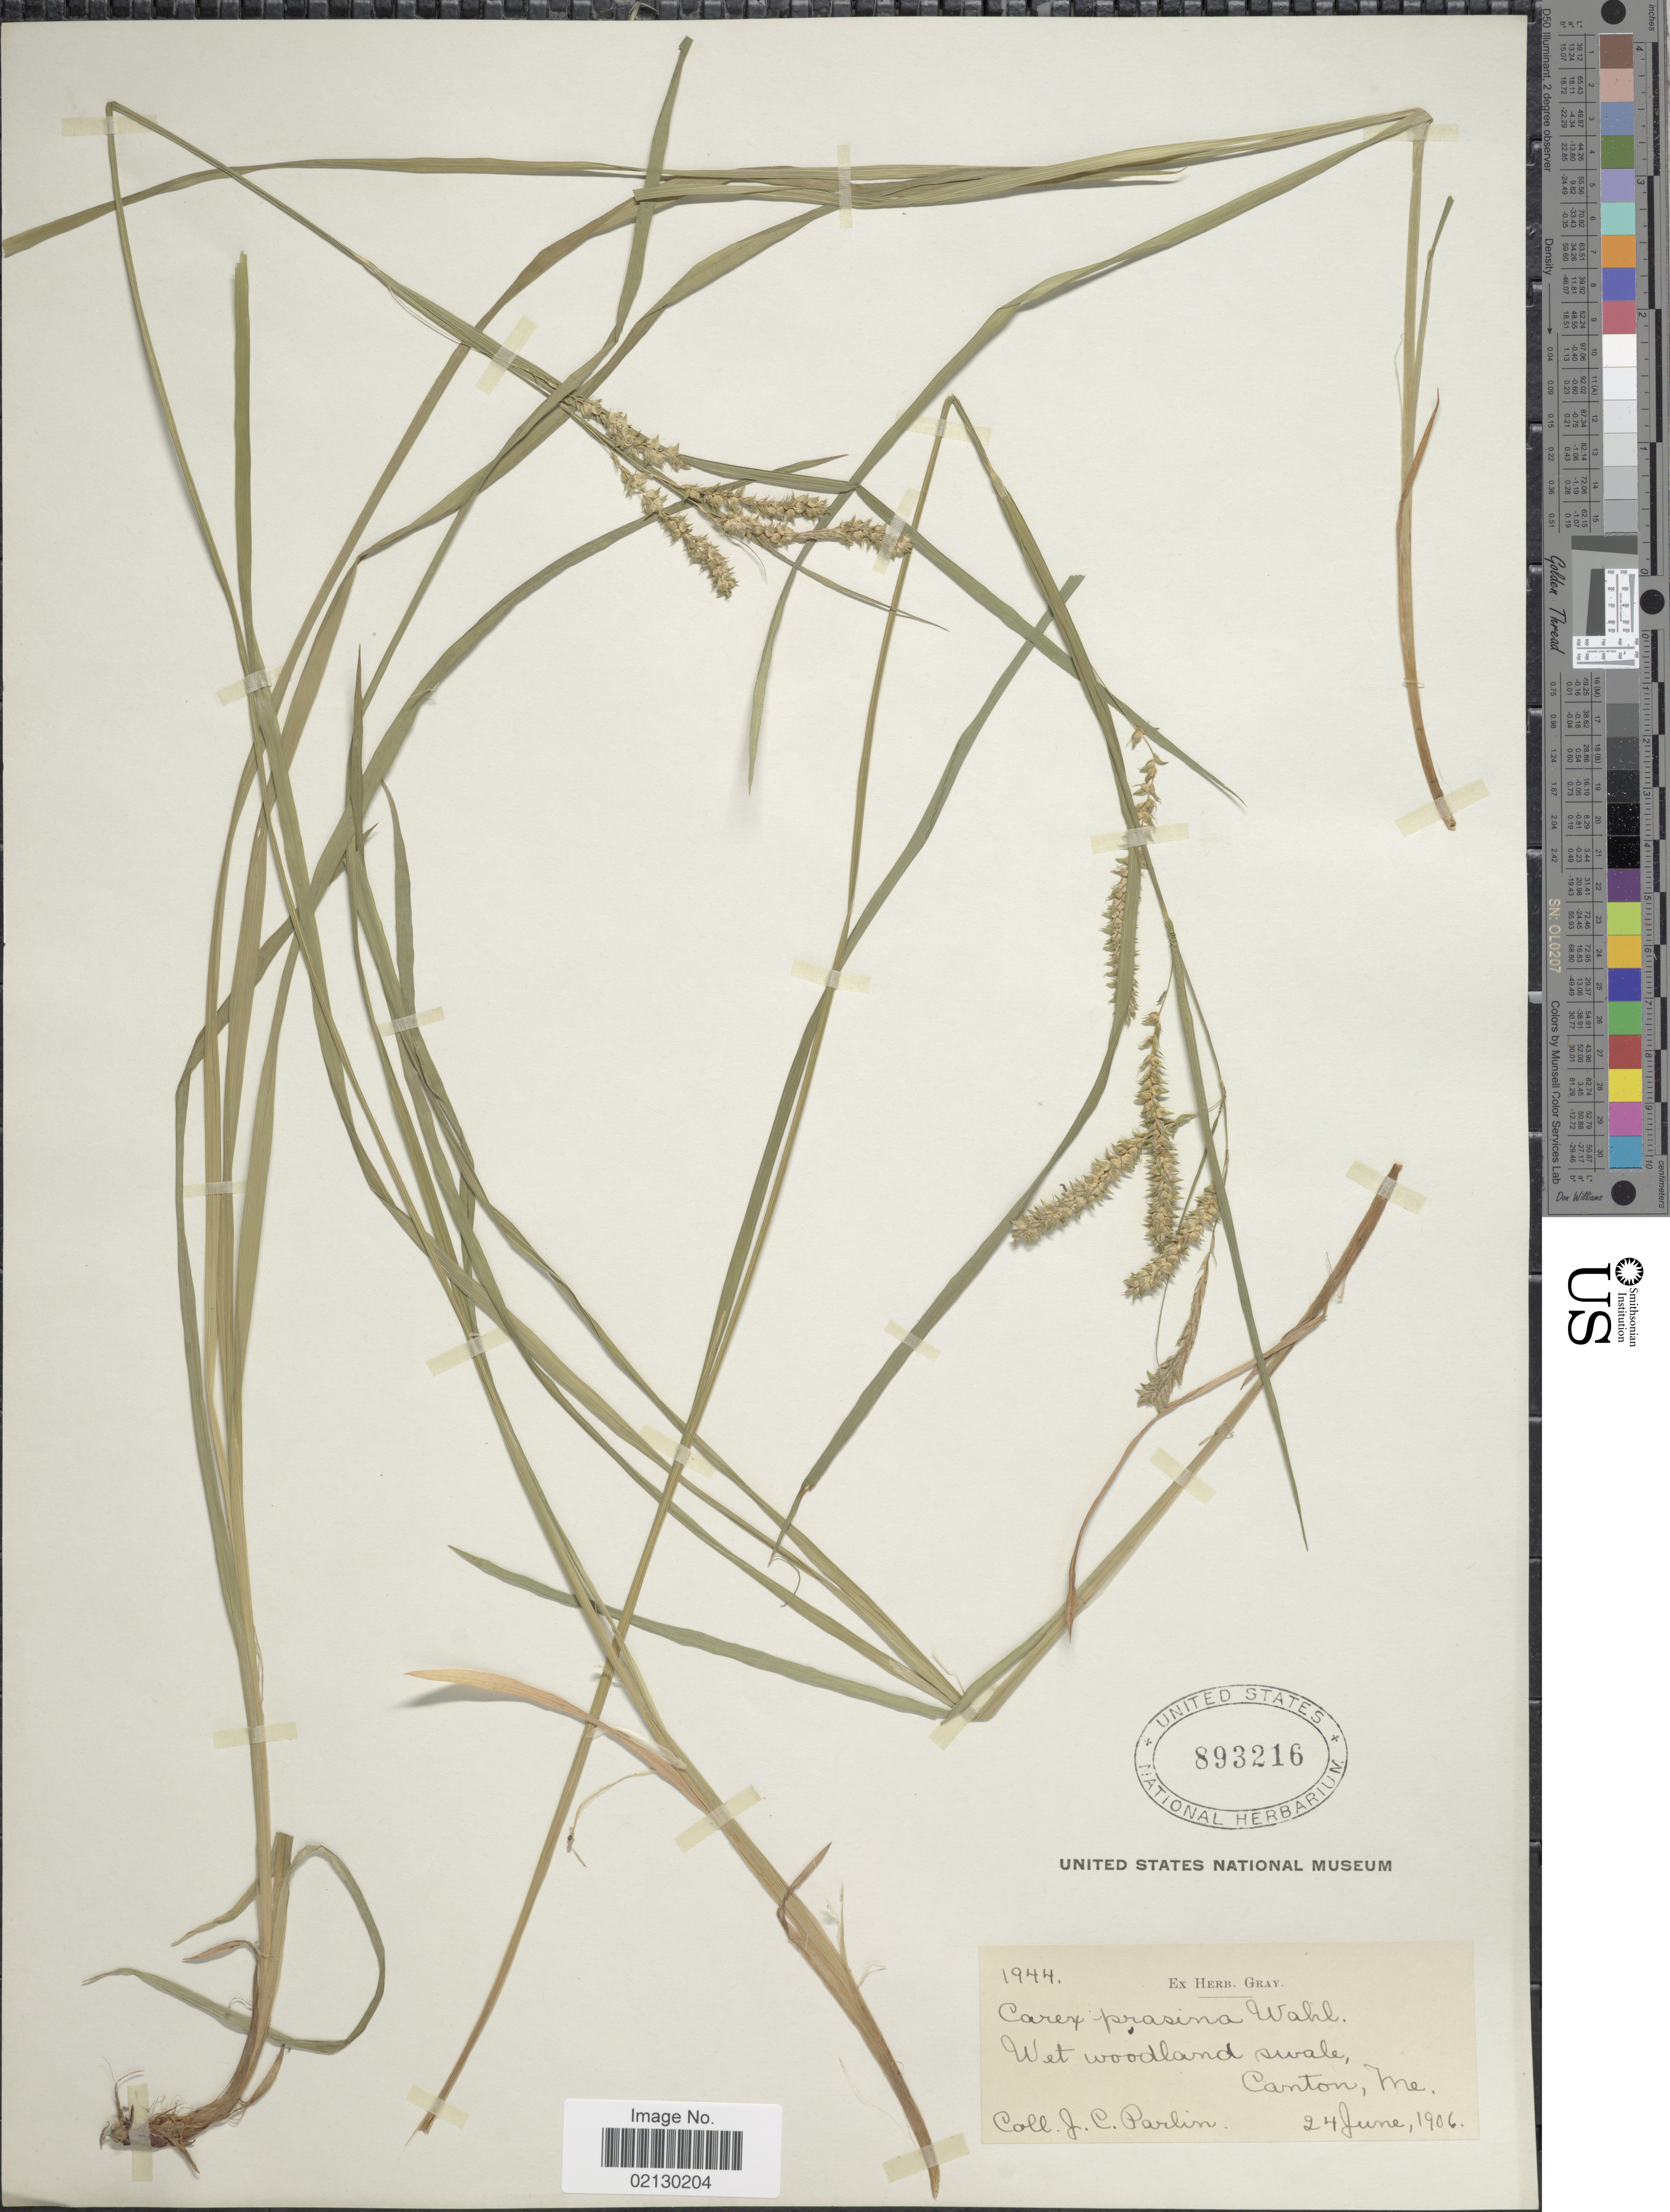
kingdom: Plantae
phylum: Tracheophyta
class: Liliopsida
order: Poales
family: Cyperaceae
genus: Carex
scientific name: Carex prasina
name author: Wahlenb.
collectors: J. Parlin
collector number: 1944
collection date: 1906-06-24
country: United States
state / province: Maine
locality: Canton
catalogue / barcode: US 893216